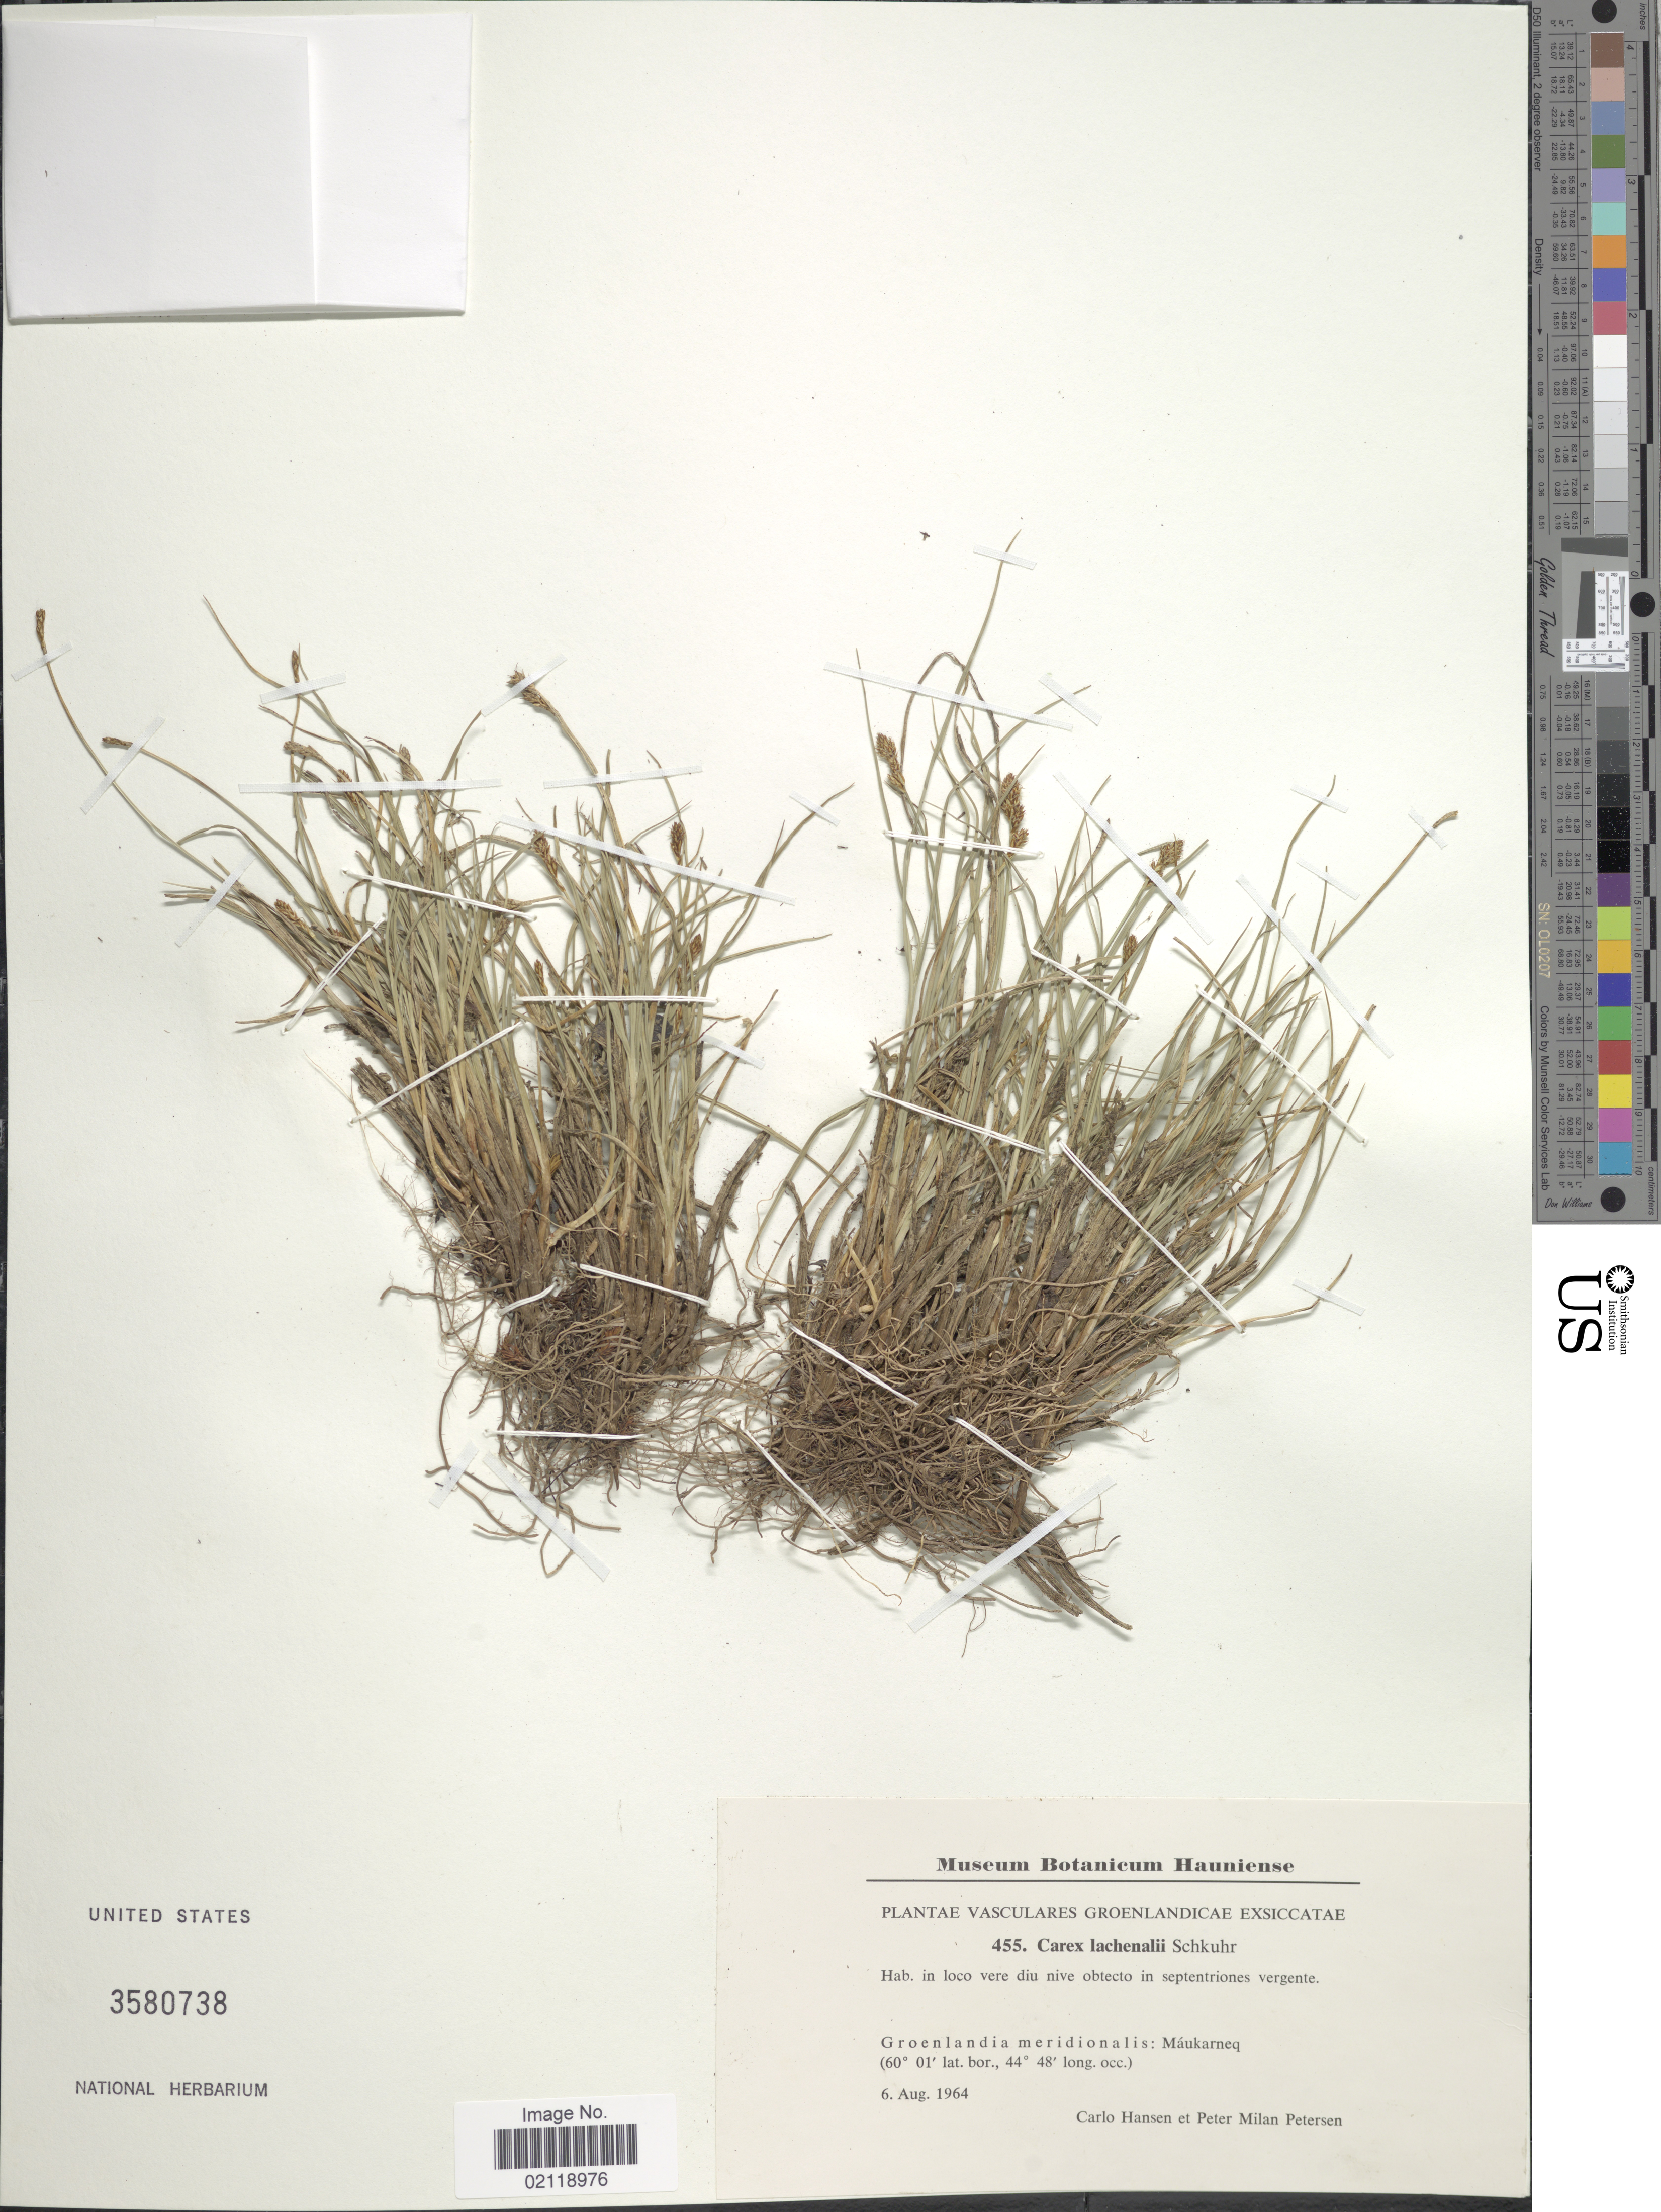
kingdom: Plantae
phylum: Tracheophyta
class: Liliopsida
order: Poales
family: Cyperaceae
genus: Carex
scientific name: Carex lachenalii subsp. lachenalii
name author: Schkuhr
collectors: C. Hansen & P. Petersen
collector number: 455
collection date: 1964-08-06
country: Greenland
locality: Vasculares Groenlandicae. Groenlandia meridionalis: Maukerneq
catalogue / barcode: US 3580738